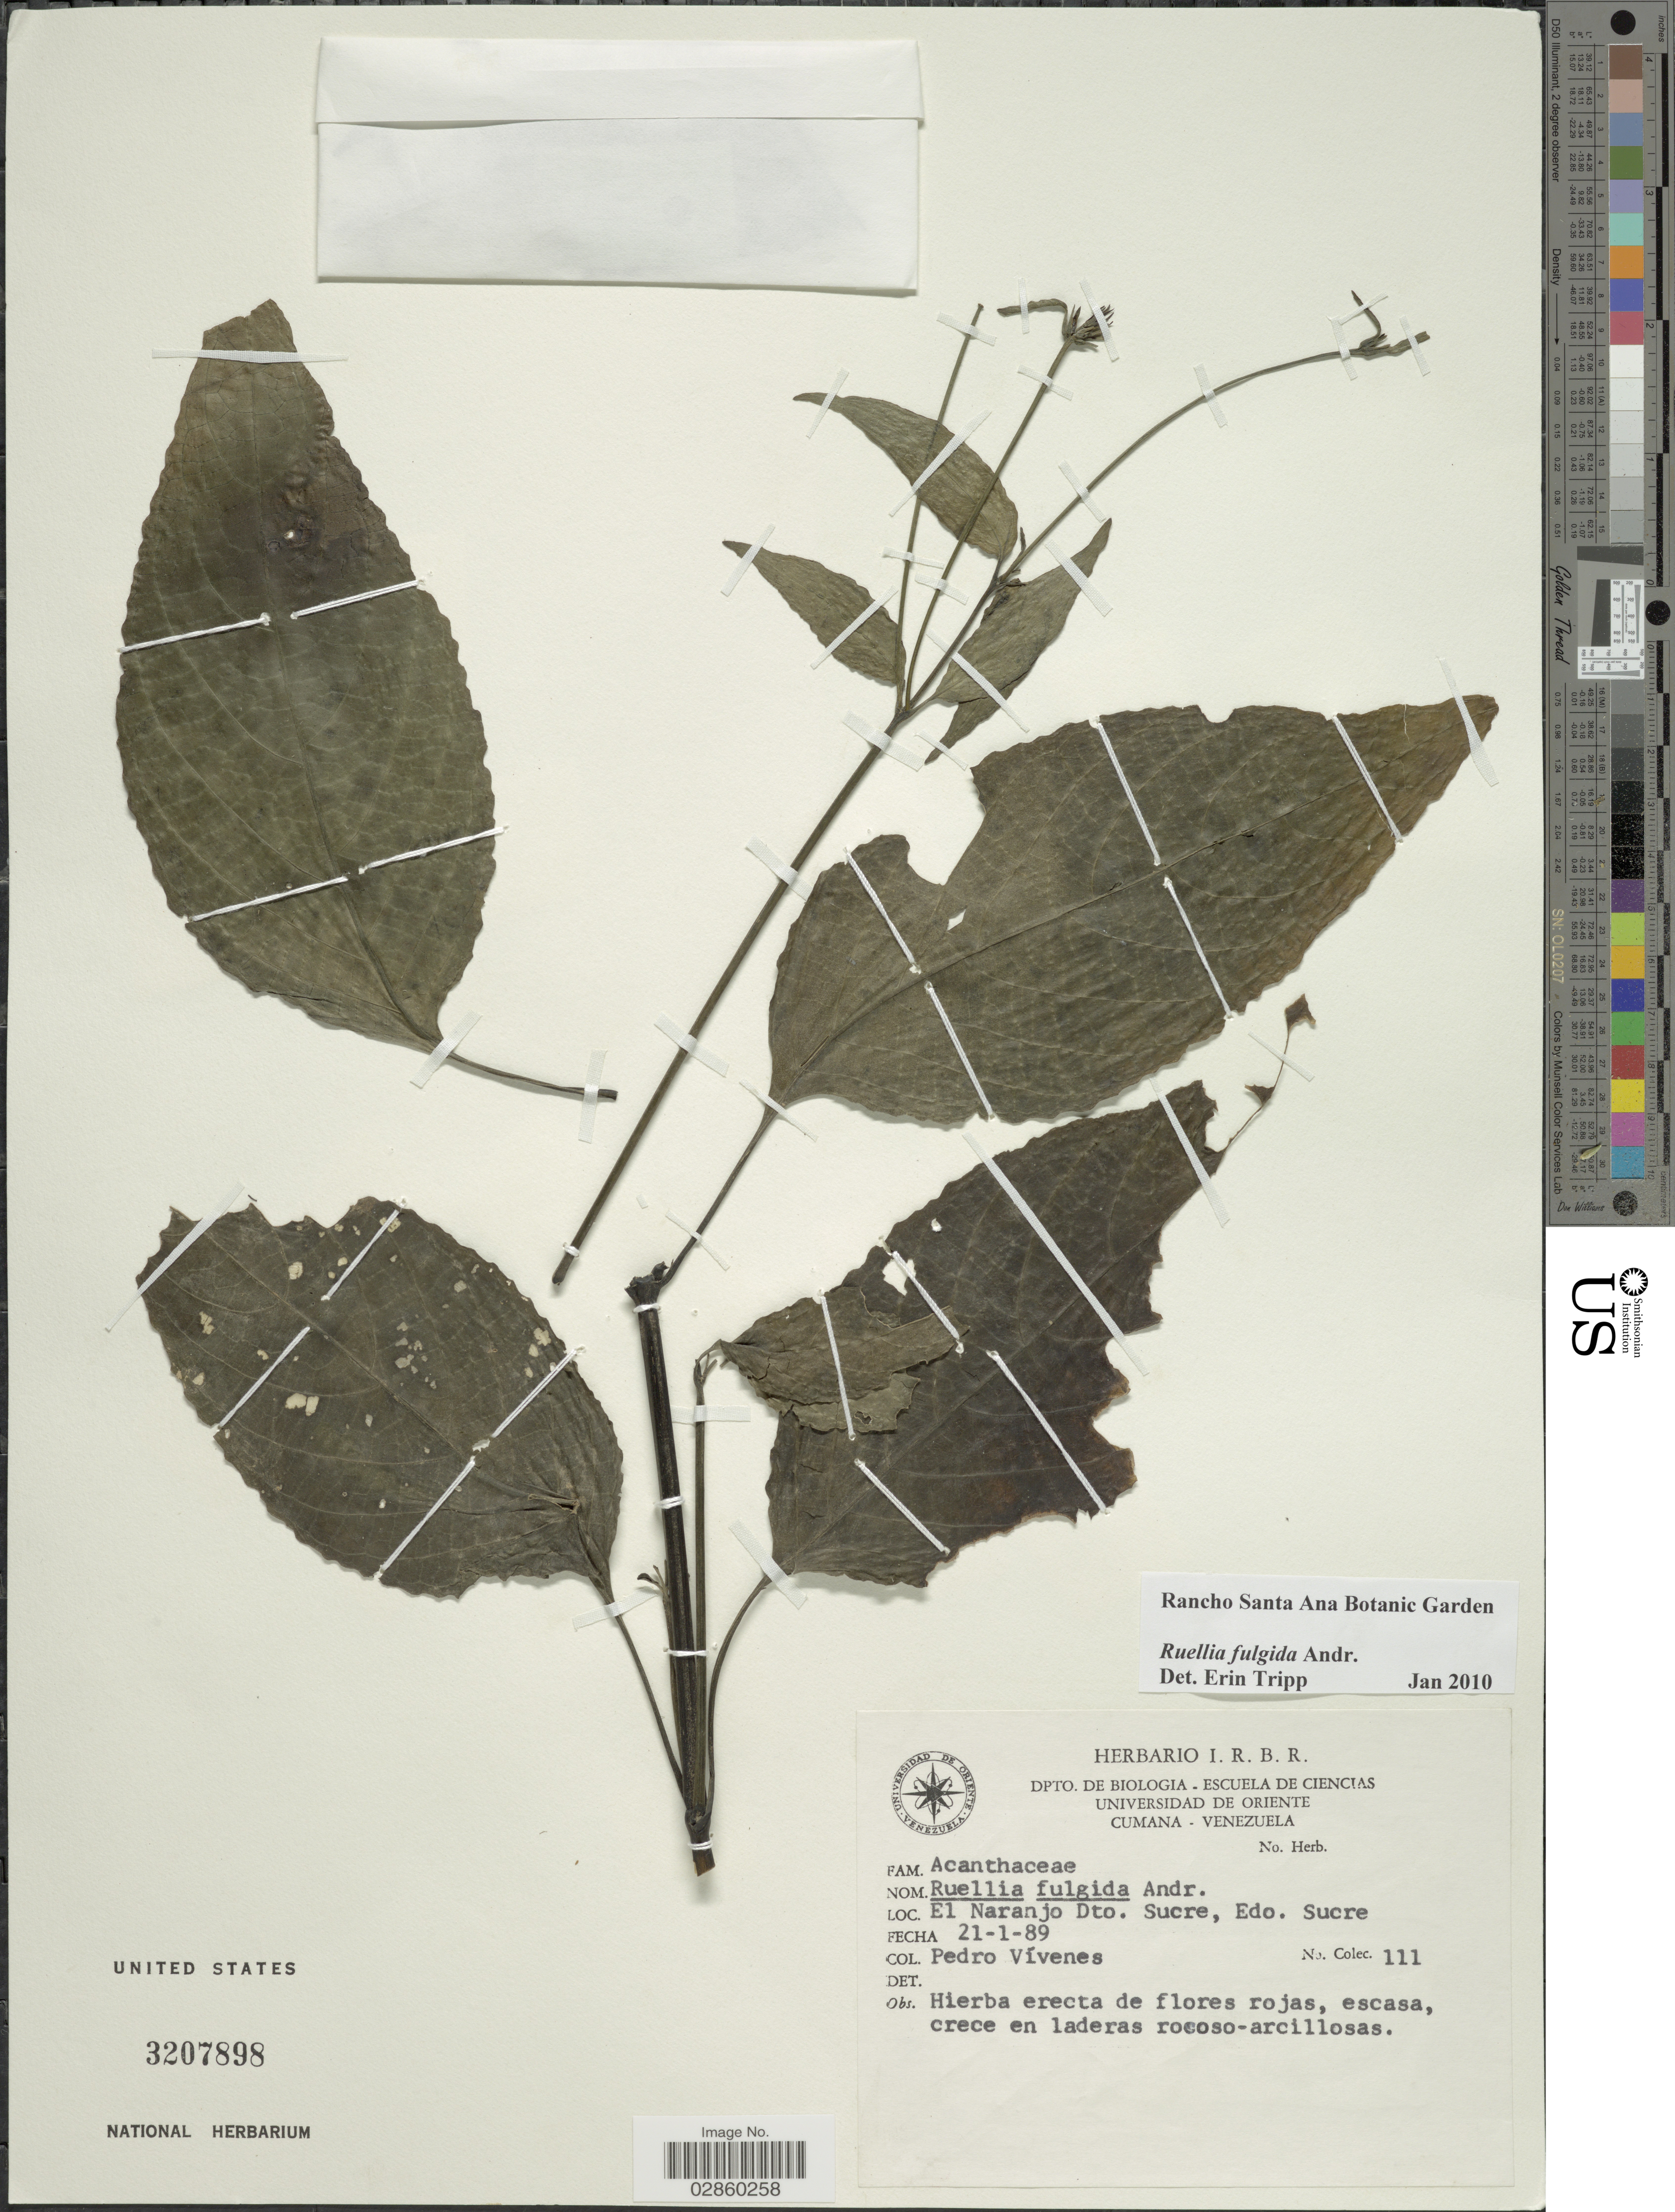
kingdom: Plantae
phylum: Tracheophyta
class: Magnoliopsida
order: Lamiales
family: Acanthaceae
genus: Ruellia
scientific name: Ruellia fulgida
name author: Andrews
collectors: P. Vivenes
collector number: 111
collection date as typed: Transcribed d/m/y: 21/1/89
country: Venezuela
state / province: Sucre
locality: El Naranjo Dto. Sucre.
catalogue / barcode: US 3207898